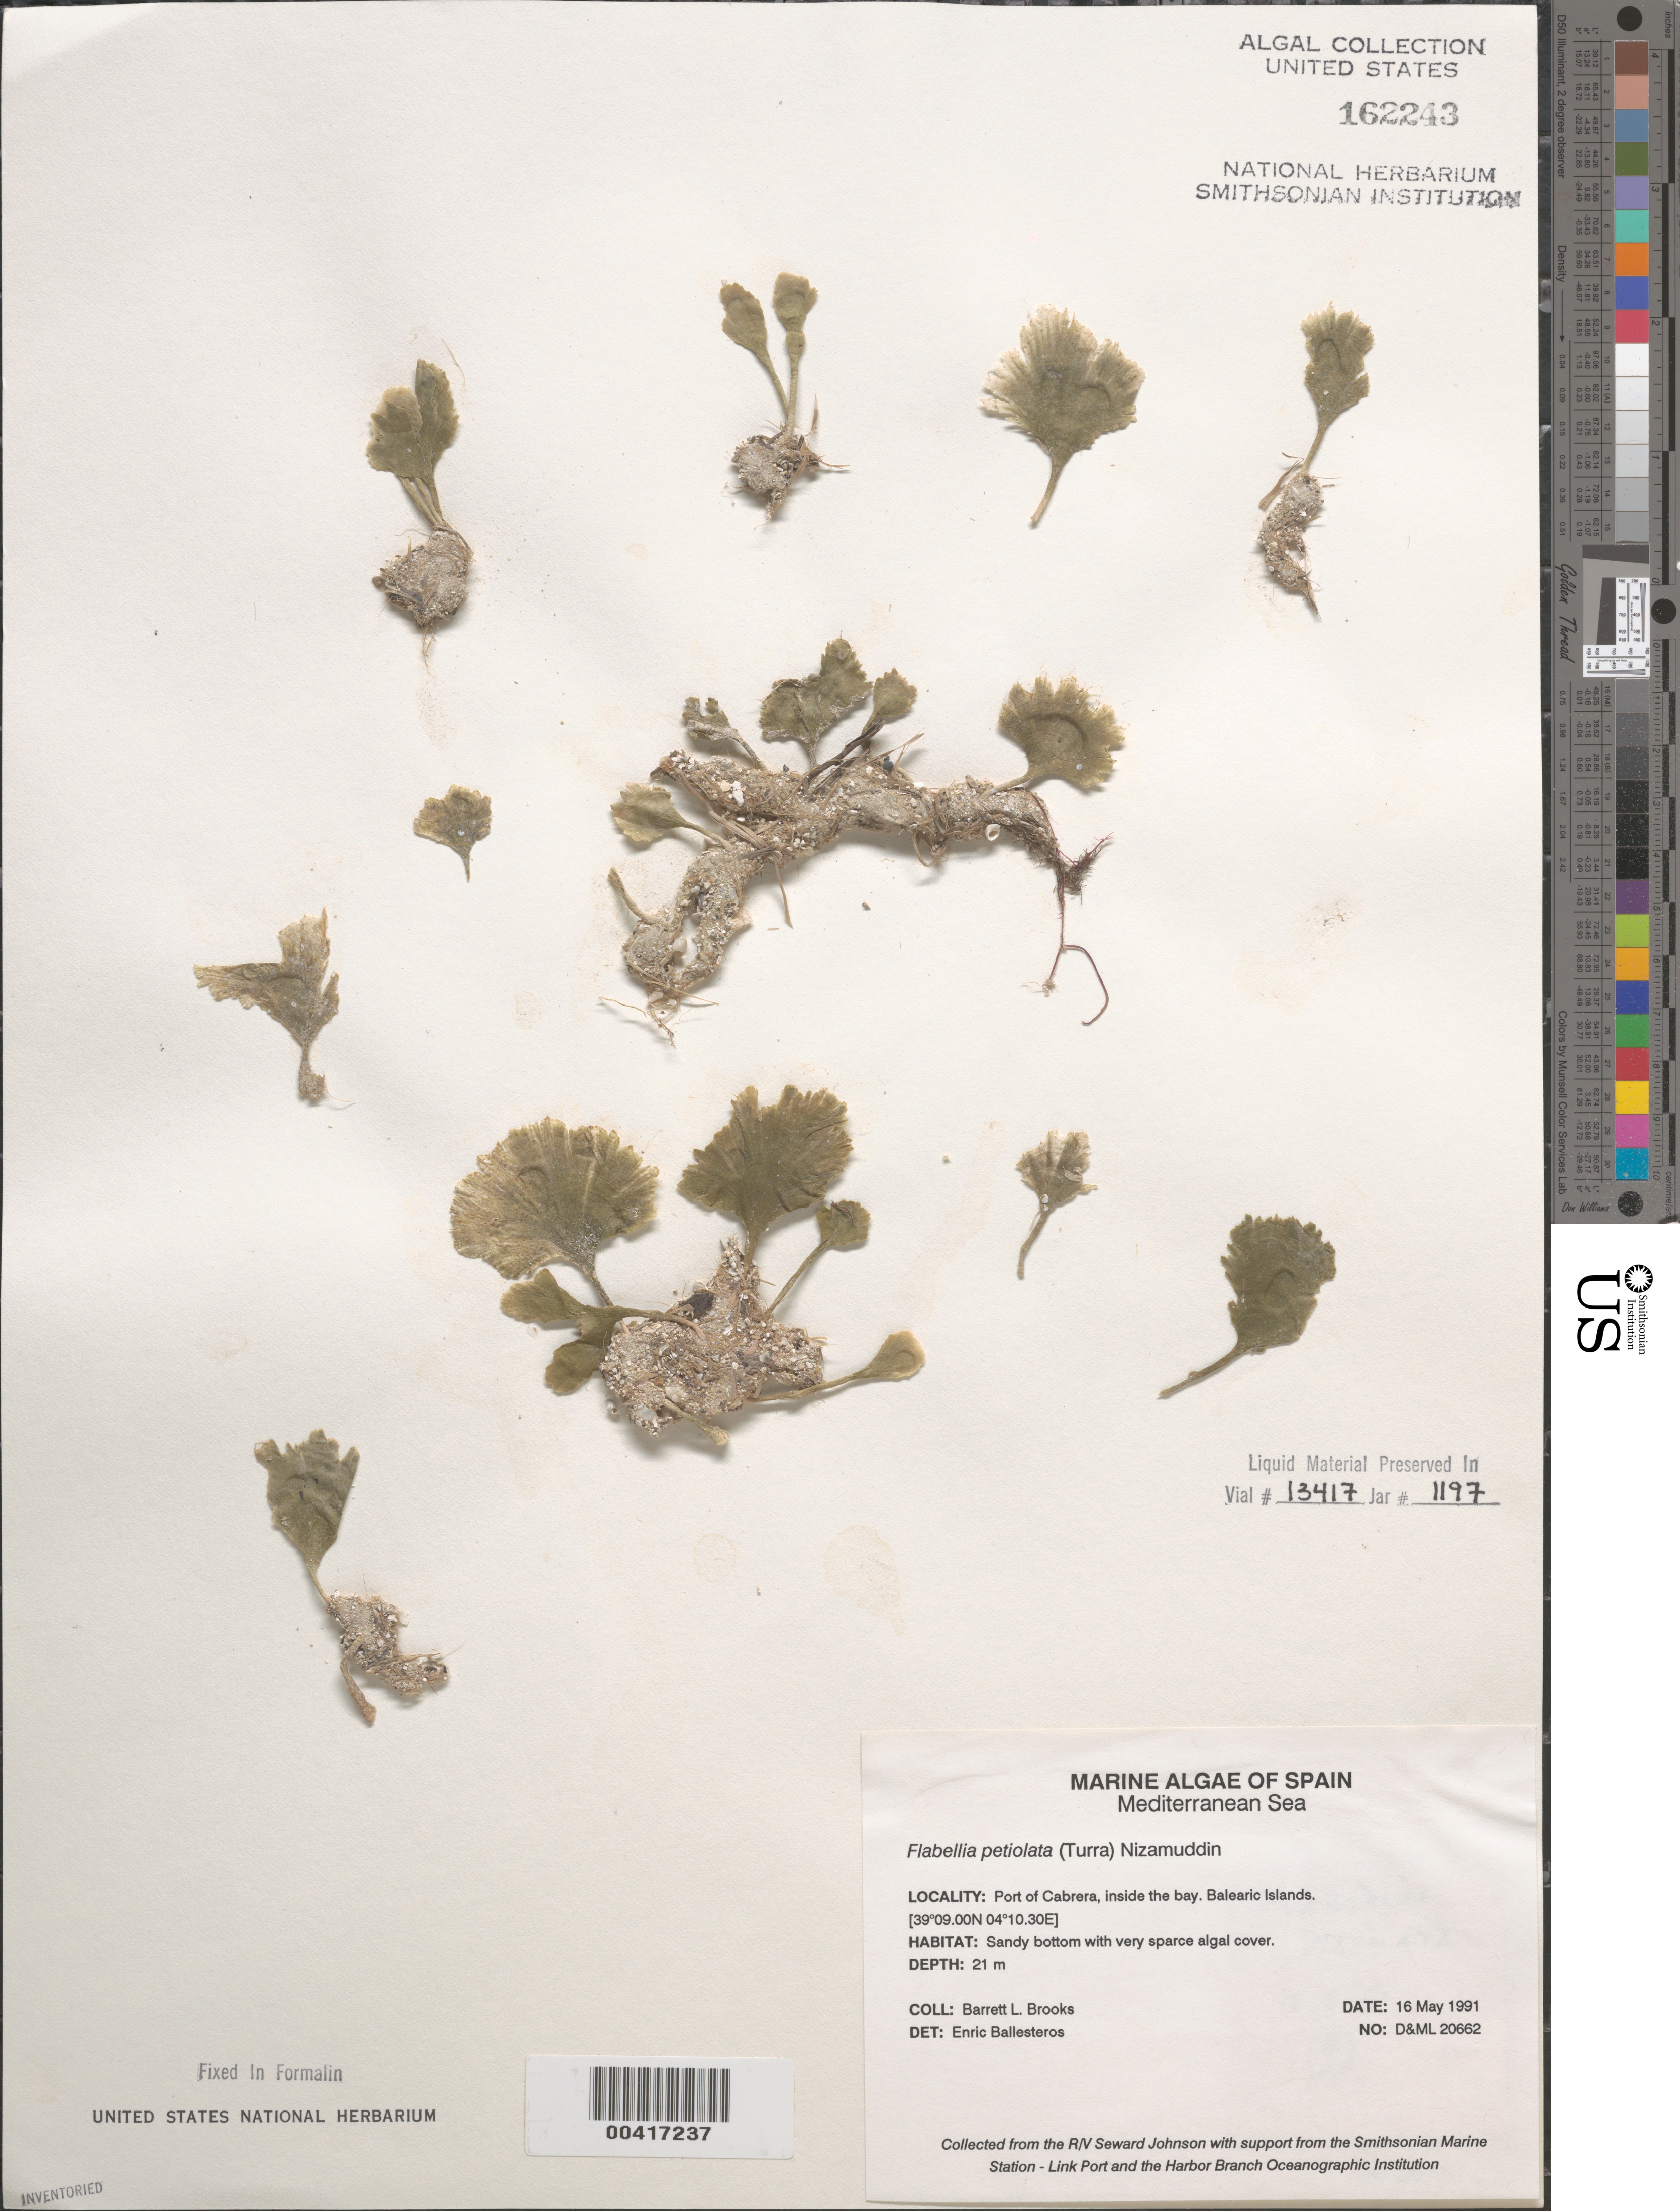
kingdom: Plantae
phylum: Chlorophyta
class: Ulvophyceae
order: Bryopsidales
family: Codiaceae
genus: Flabellia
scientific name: Flabellia petiolata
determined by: Ballesteros, E.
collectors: B. Brooks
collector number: D&ML 20662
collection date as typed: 16 May 1991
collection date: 1991-05-16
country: Spain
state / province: Islas Baleares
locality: Port of cabrera, balearic islands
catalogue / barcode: US 162243